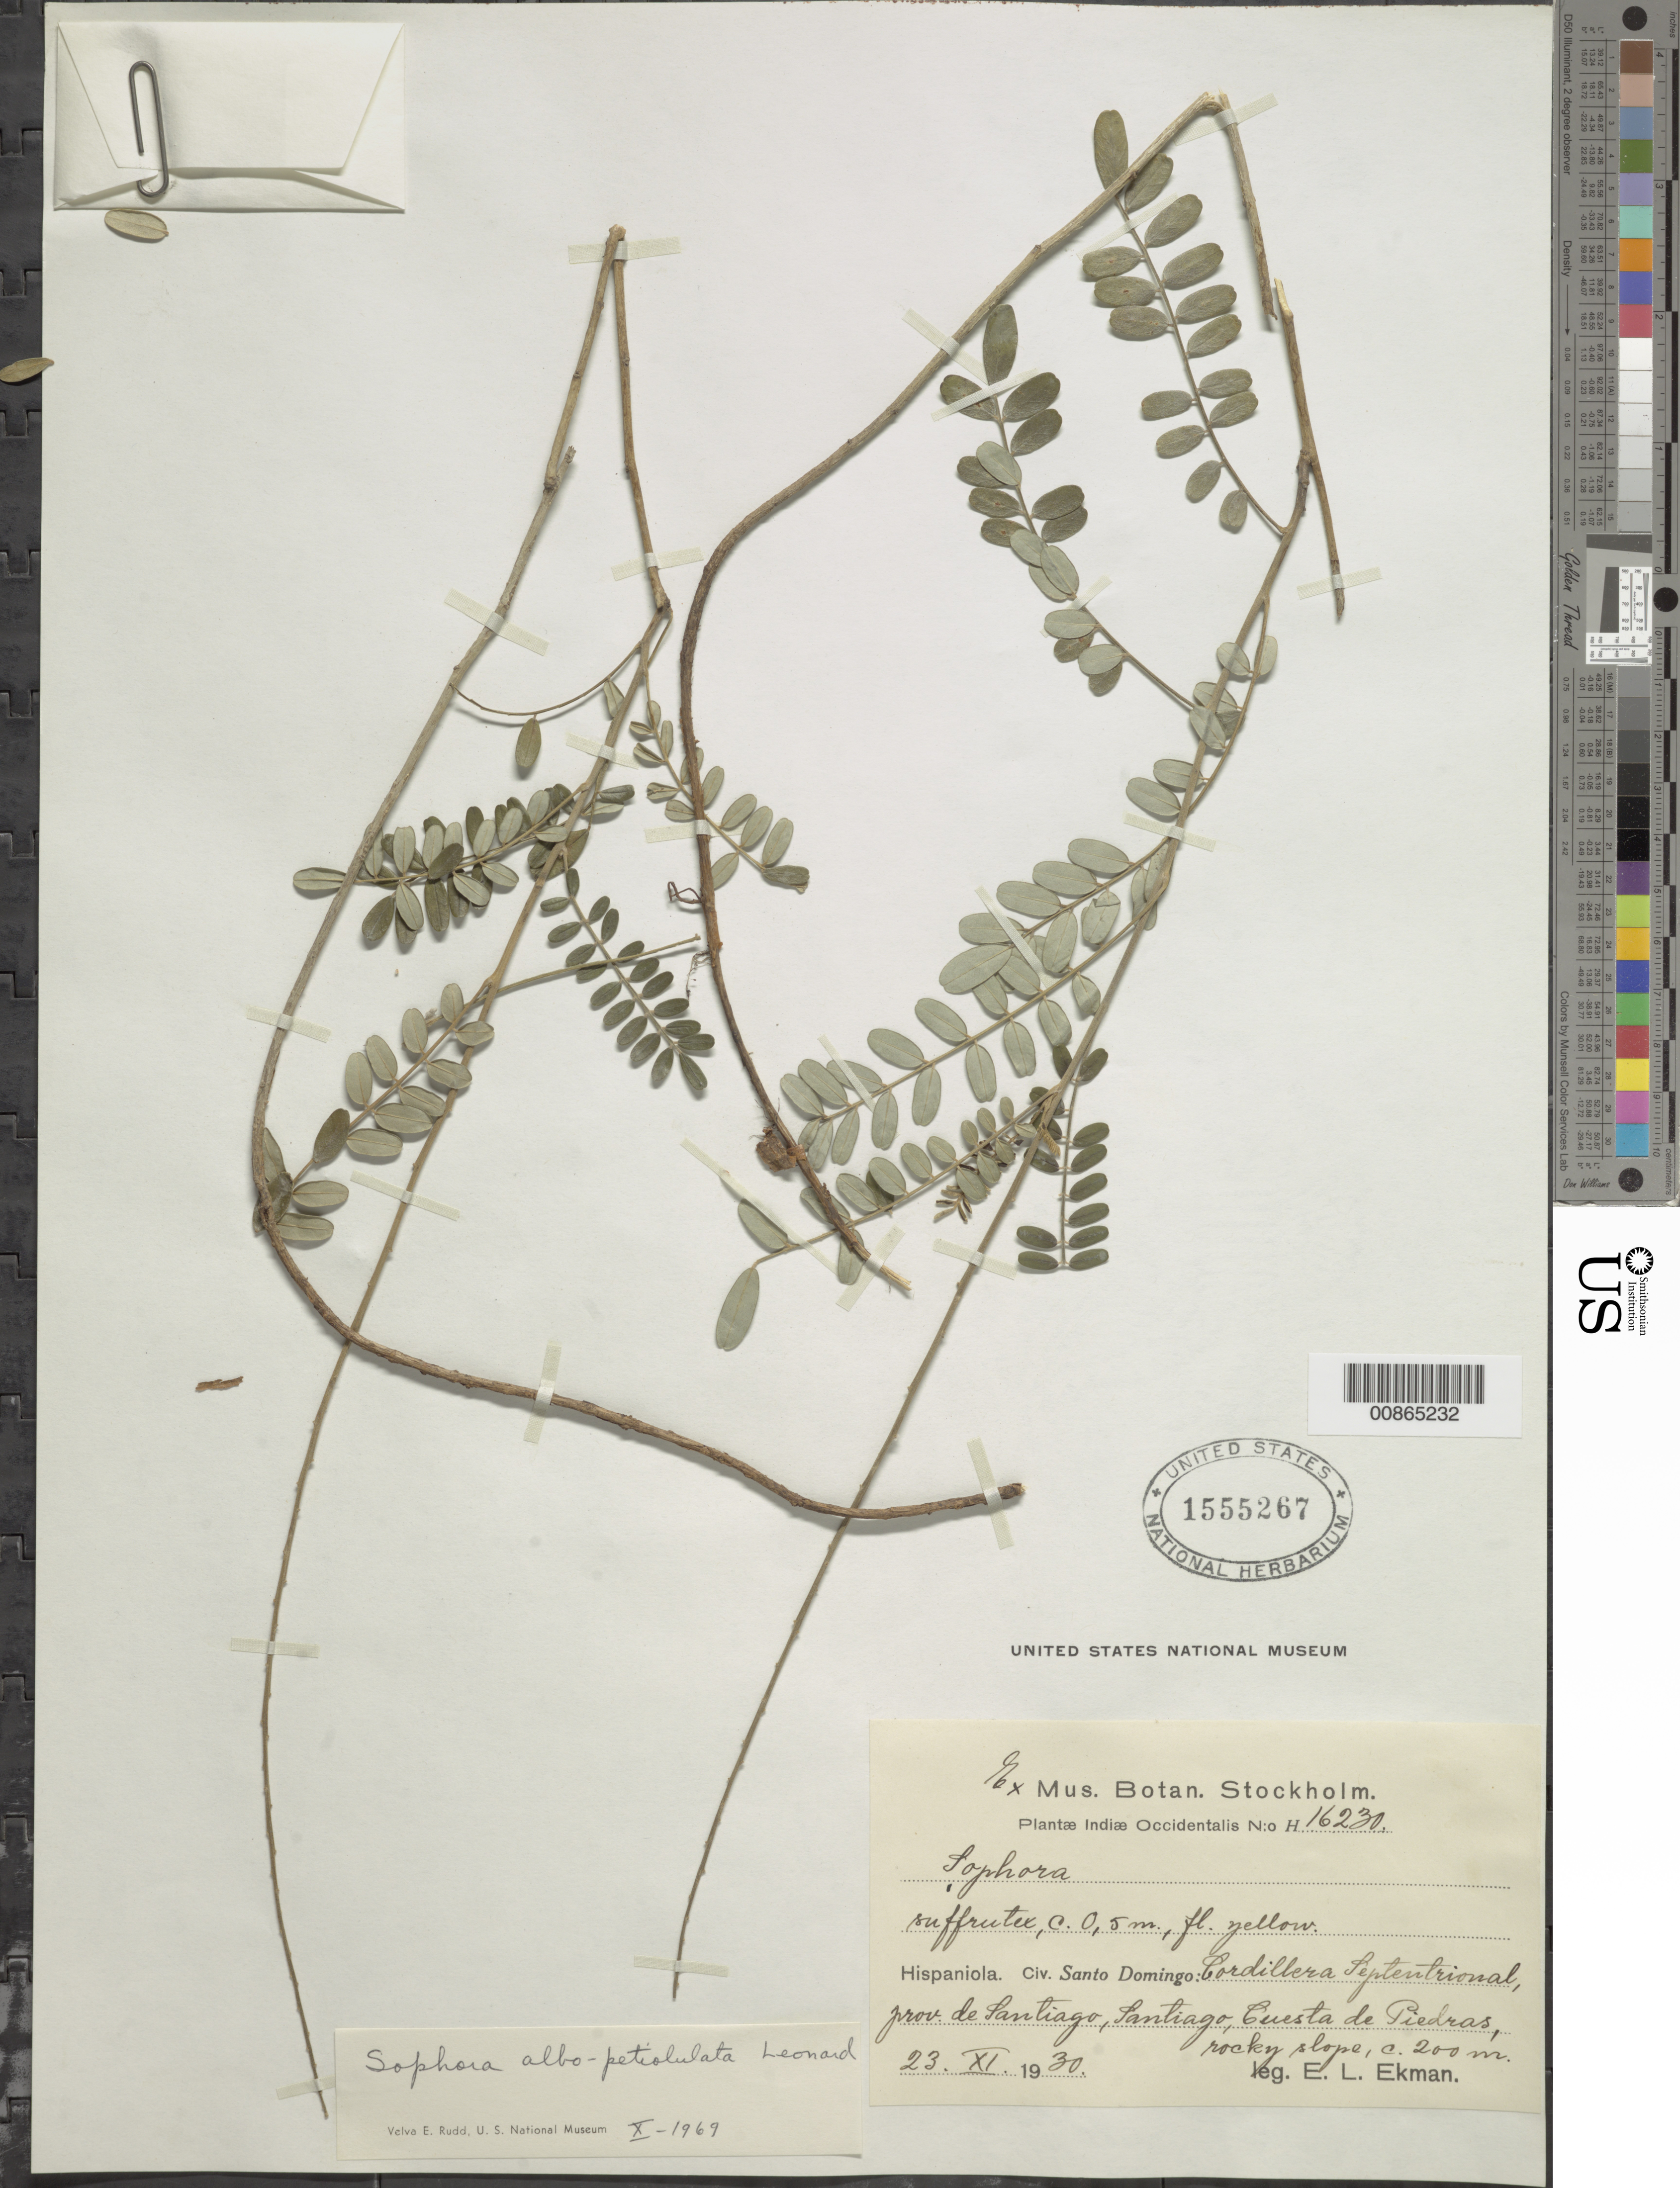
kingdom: Plantae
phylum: Tracheophyta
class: Magnoliopsida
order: Fabales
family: Fabaceae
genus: Sophora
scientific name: Sophora albo-petiolulata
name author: Leonard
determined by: Rudd, V. E.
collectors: E. L. Ekman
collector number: H 16230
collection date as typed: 23 Nov 1930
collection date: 1930-11-23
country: Dominican Republic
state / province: Santiago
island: Hispaniola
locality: Cordillera Septentrional, Santiago, Cuesta de Piedras.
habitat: Rocky slope.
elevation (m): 200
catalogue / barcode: US 1555267